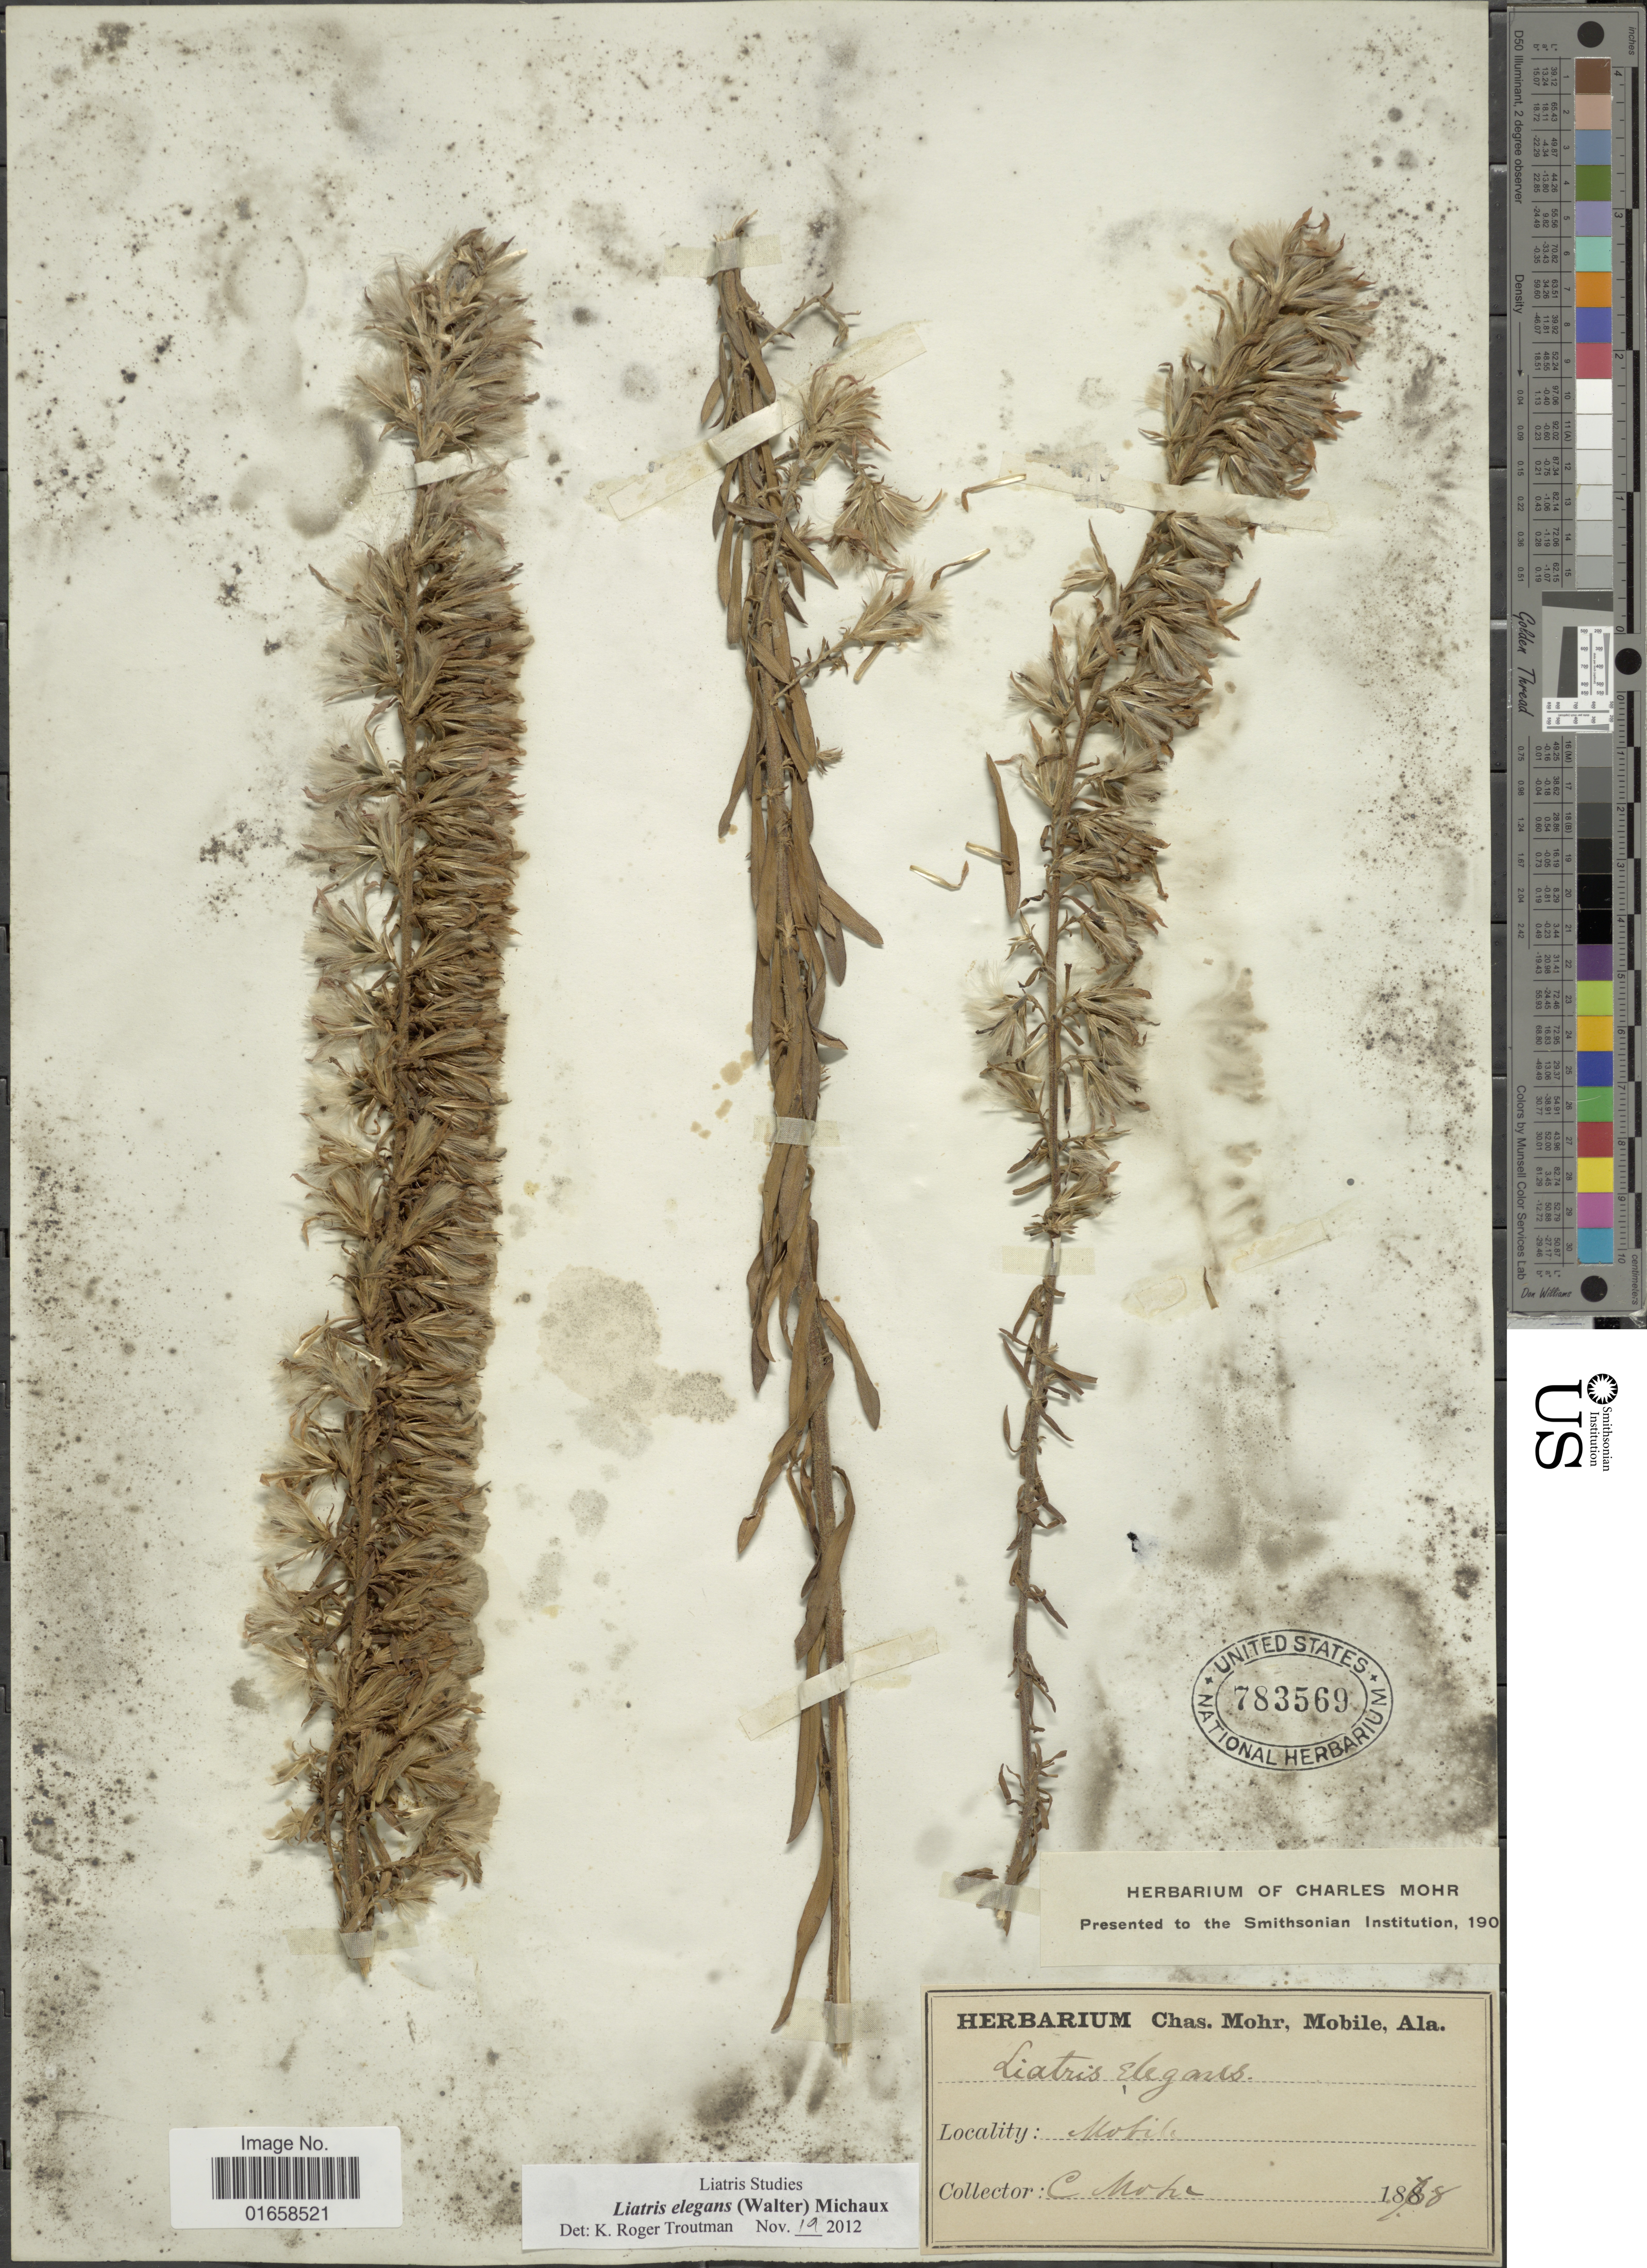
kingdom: Plantae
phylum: Tracheophyta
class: Magnoliopsida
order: Asterales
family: Asteraceae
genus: Liatris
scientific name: Liatris elegans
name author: (Walter) Michx.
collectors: C. T. Mohr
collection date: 1878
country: United States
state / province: Alabama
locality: Mobile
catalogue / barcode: US 783569